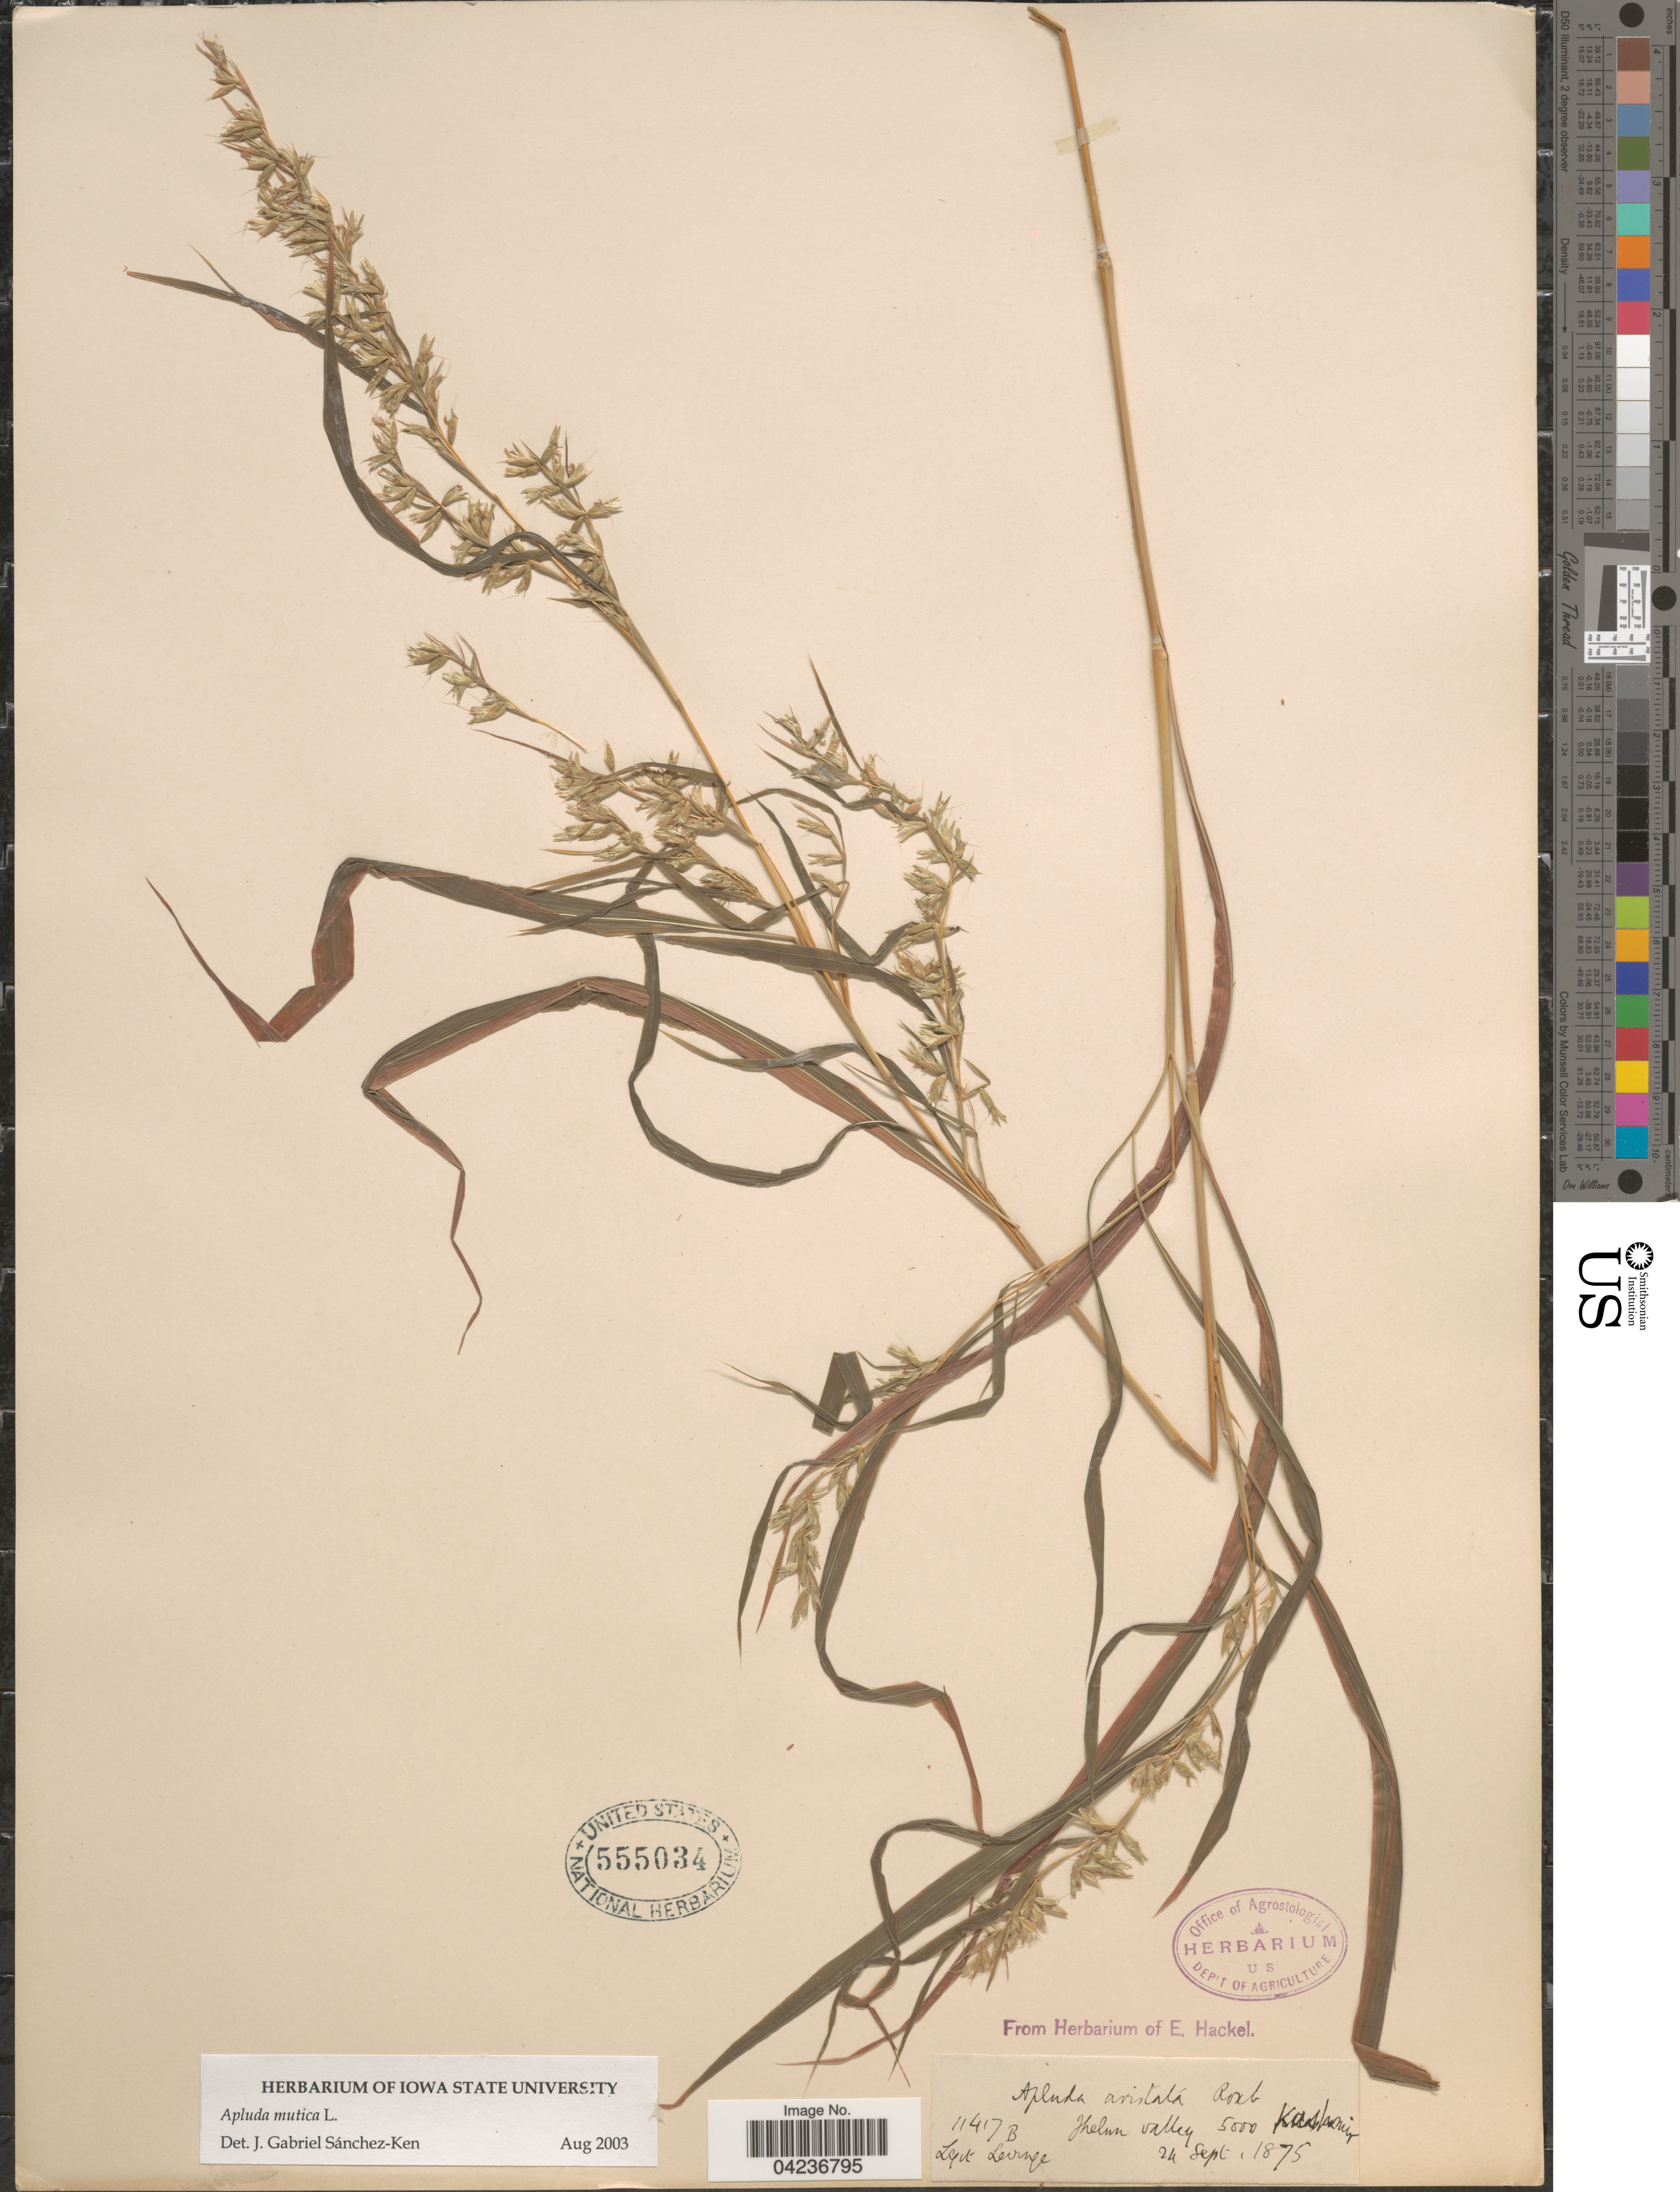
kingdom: Plantae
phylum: Tracheophyta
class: Liliopsida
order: Poales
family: Poaceae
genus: Apluda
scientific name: Apluda mutica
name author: L.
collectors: Levinge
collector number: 11417B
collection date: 1875-09-24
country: India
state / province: Jammu and Kashmir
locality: Jhelum valley. Kashmir.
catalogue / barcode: US 555034